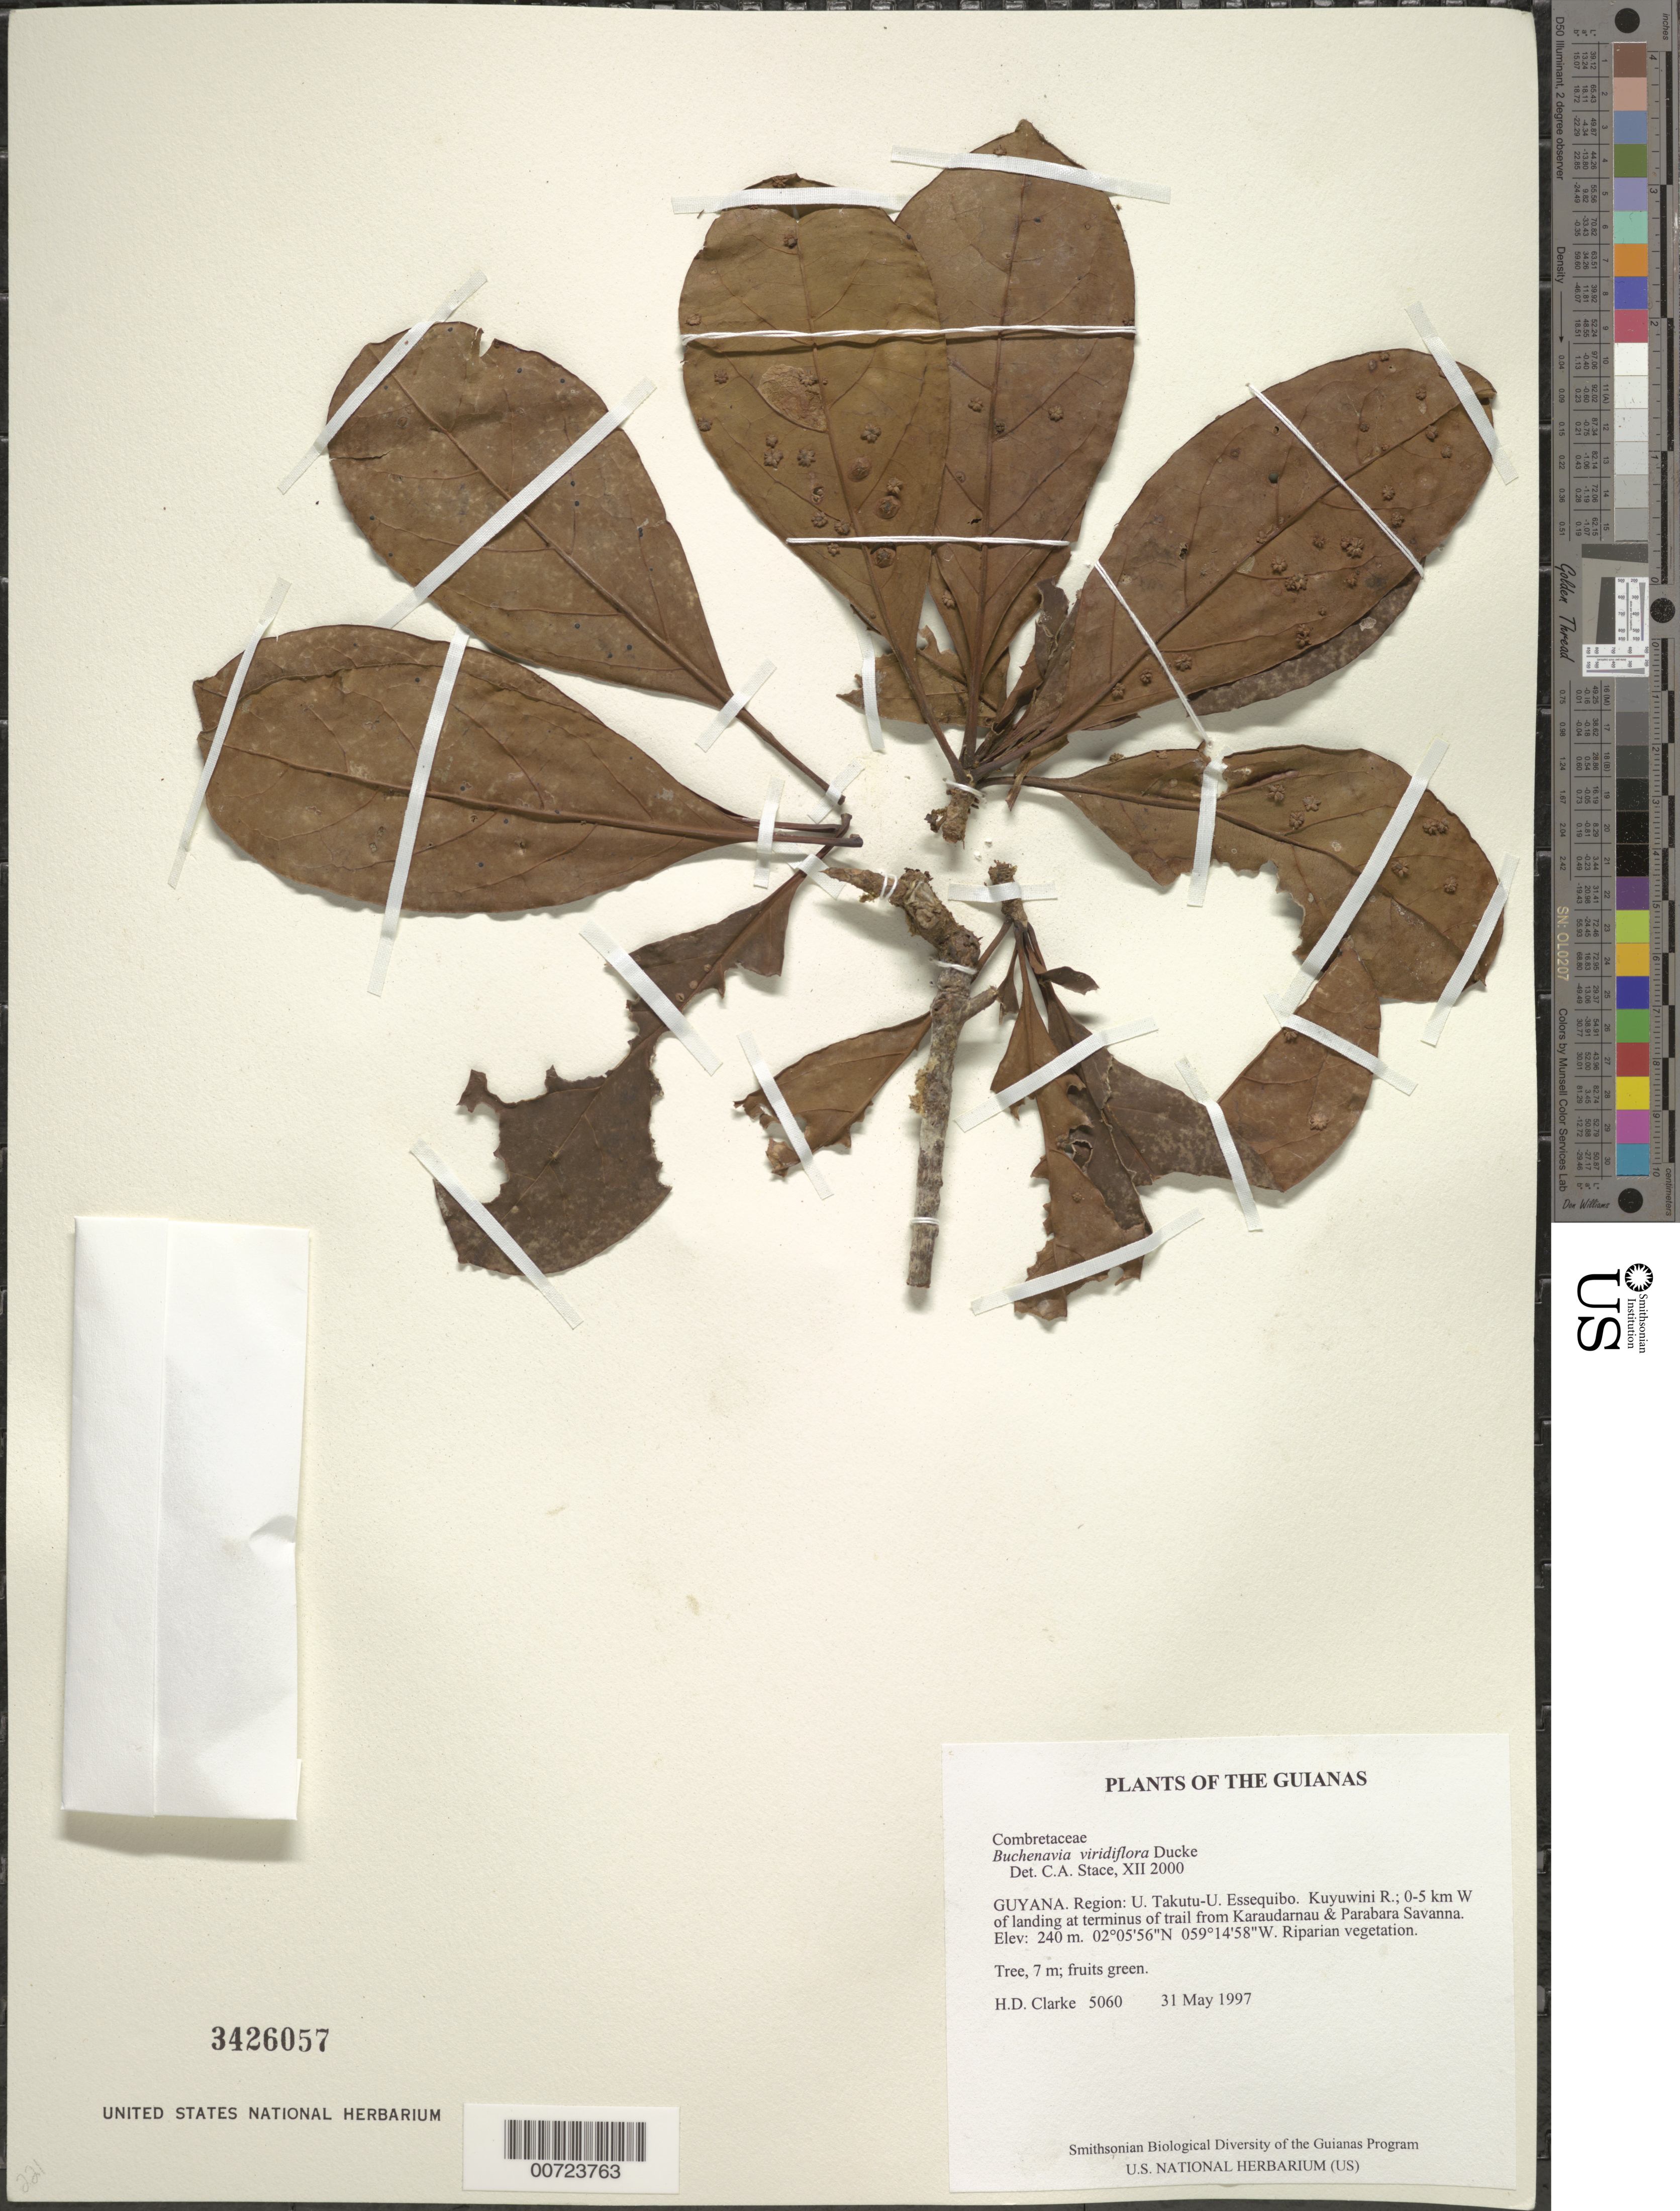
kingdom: Plantae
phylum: Tracheophyta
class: Magnoliopsida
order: Myrtales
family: Combretaceae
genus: Terminalia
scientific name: Terminalia viridiflora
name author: (Ducke) Gere & Boatwr.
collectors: H. D. Clarke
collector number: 5060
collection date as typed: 31 May 1997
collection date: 1997-05-31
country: Guyana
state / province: U. Takutu-U. Essequibo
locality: Kuyuwini R.; 0-5 km W of landing at terminus of trail from Karaudarnau & Parabara Savanna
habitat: Riparian vegetation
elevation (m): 240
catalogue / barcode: US 3426057